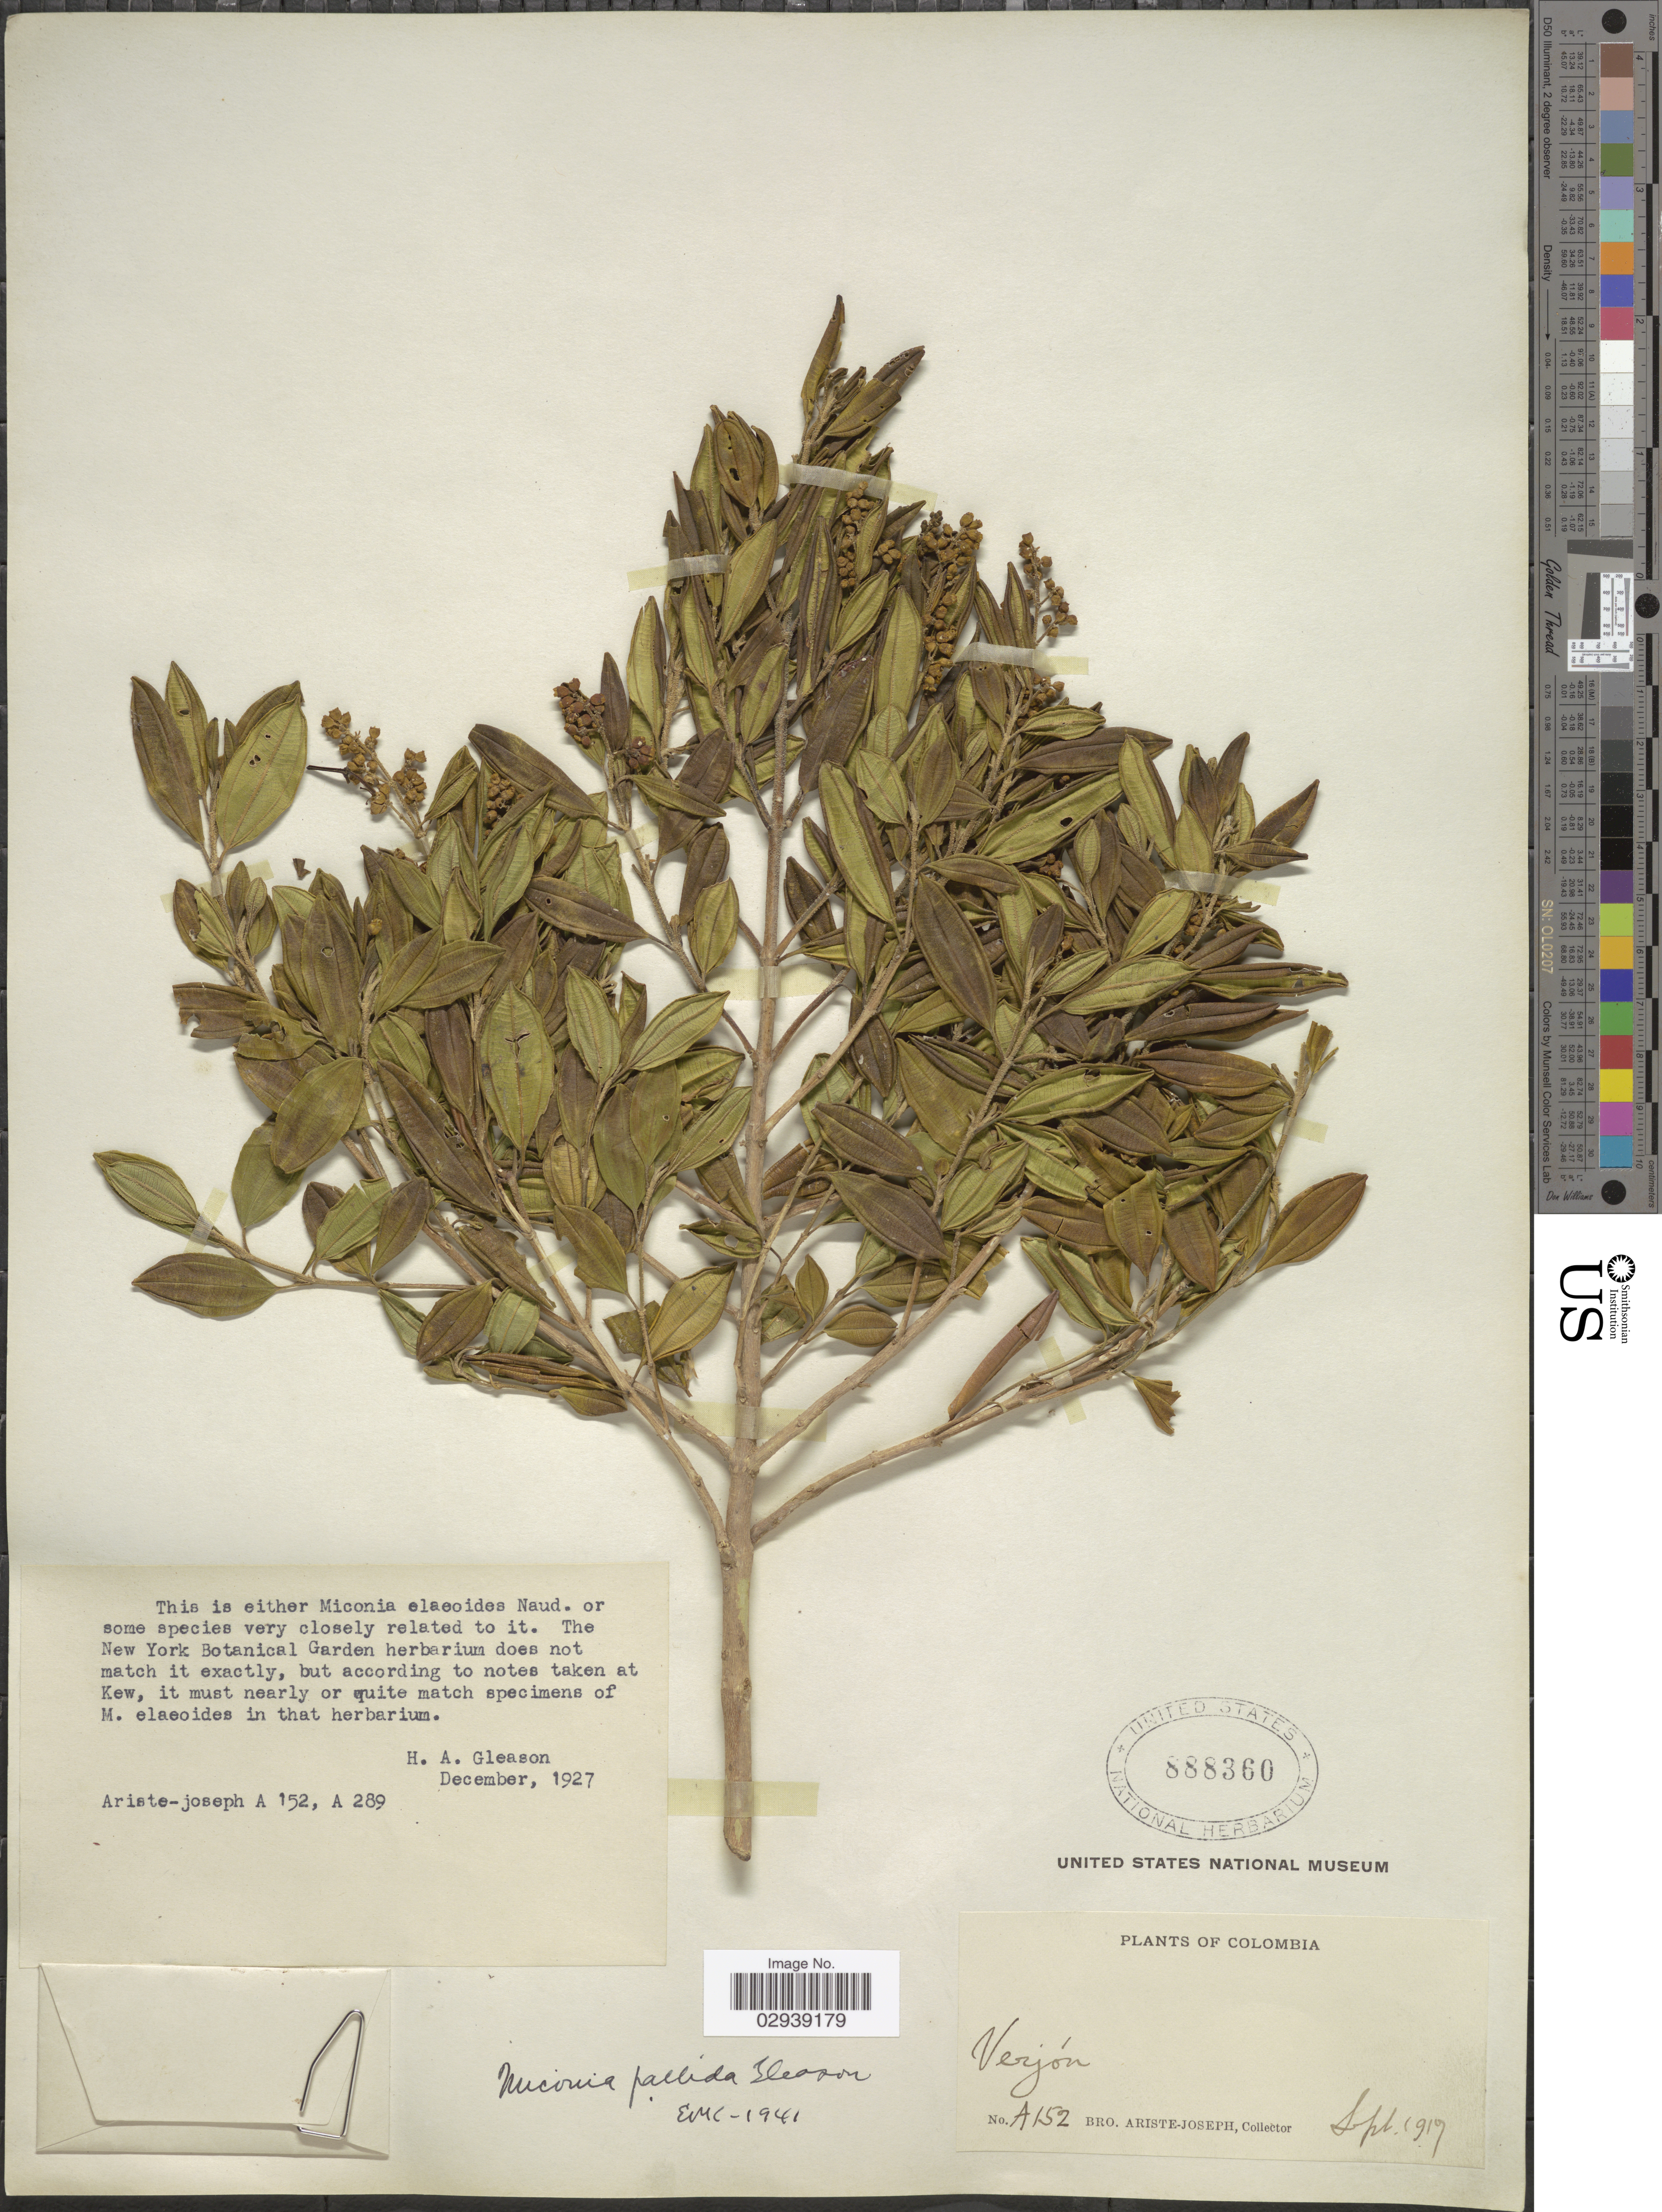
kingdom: Plantae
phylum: Tracheophyta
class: Magnoliopsida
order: Myrtales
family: Melastomataceae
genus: Miconia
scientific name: Miconia elaeoides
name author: Naudin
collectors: Bro. Ariste-Joseph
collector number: A152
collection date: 1919-09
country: Colombia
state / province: Bogota D.C.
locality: Verjón.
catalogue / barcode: US 888360